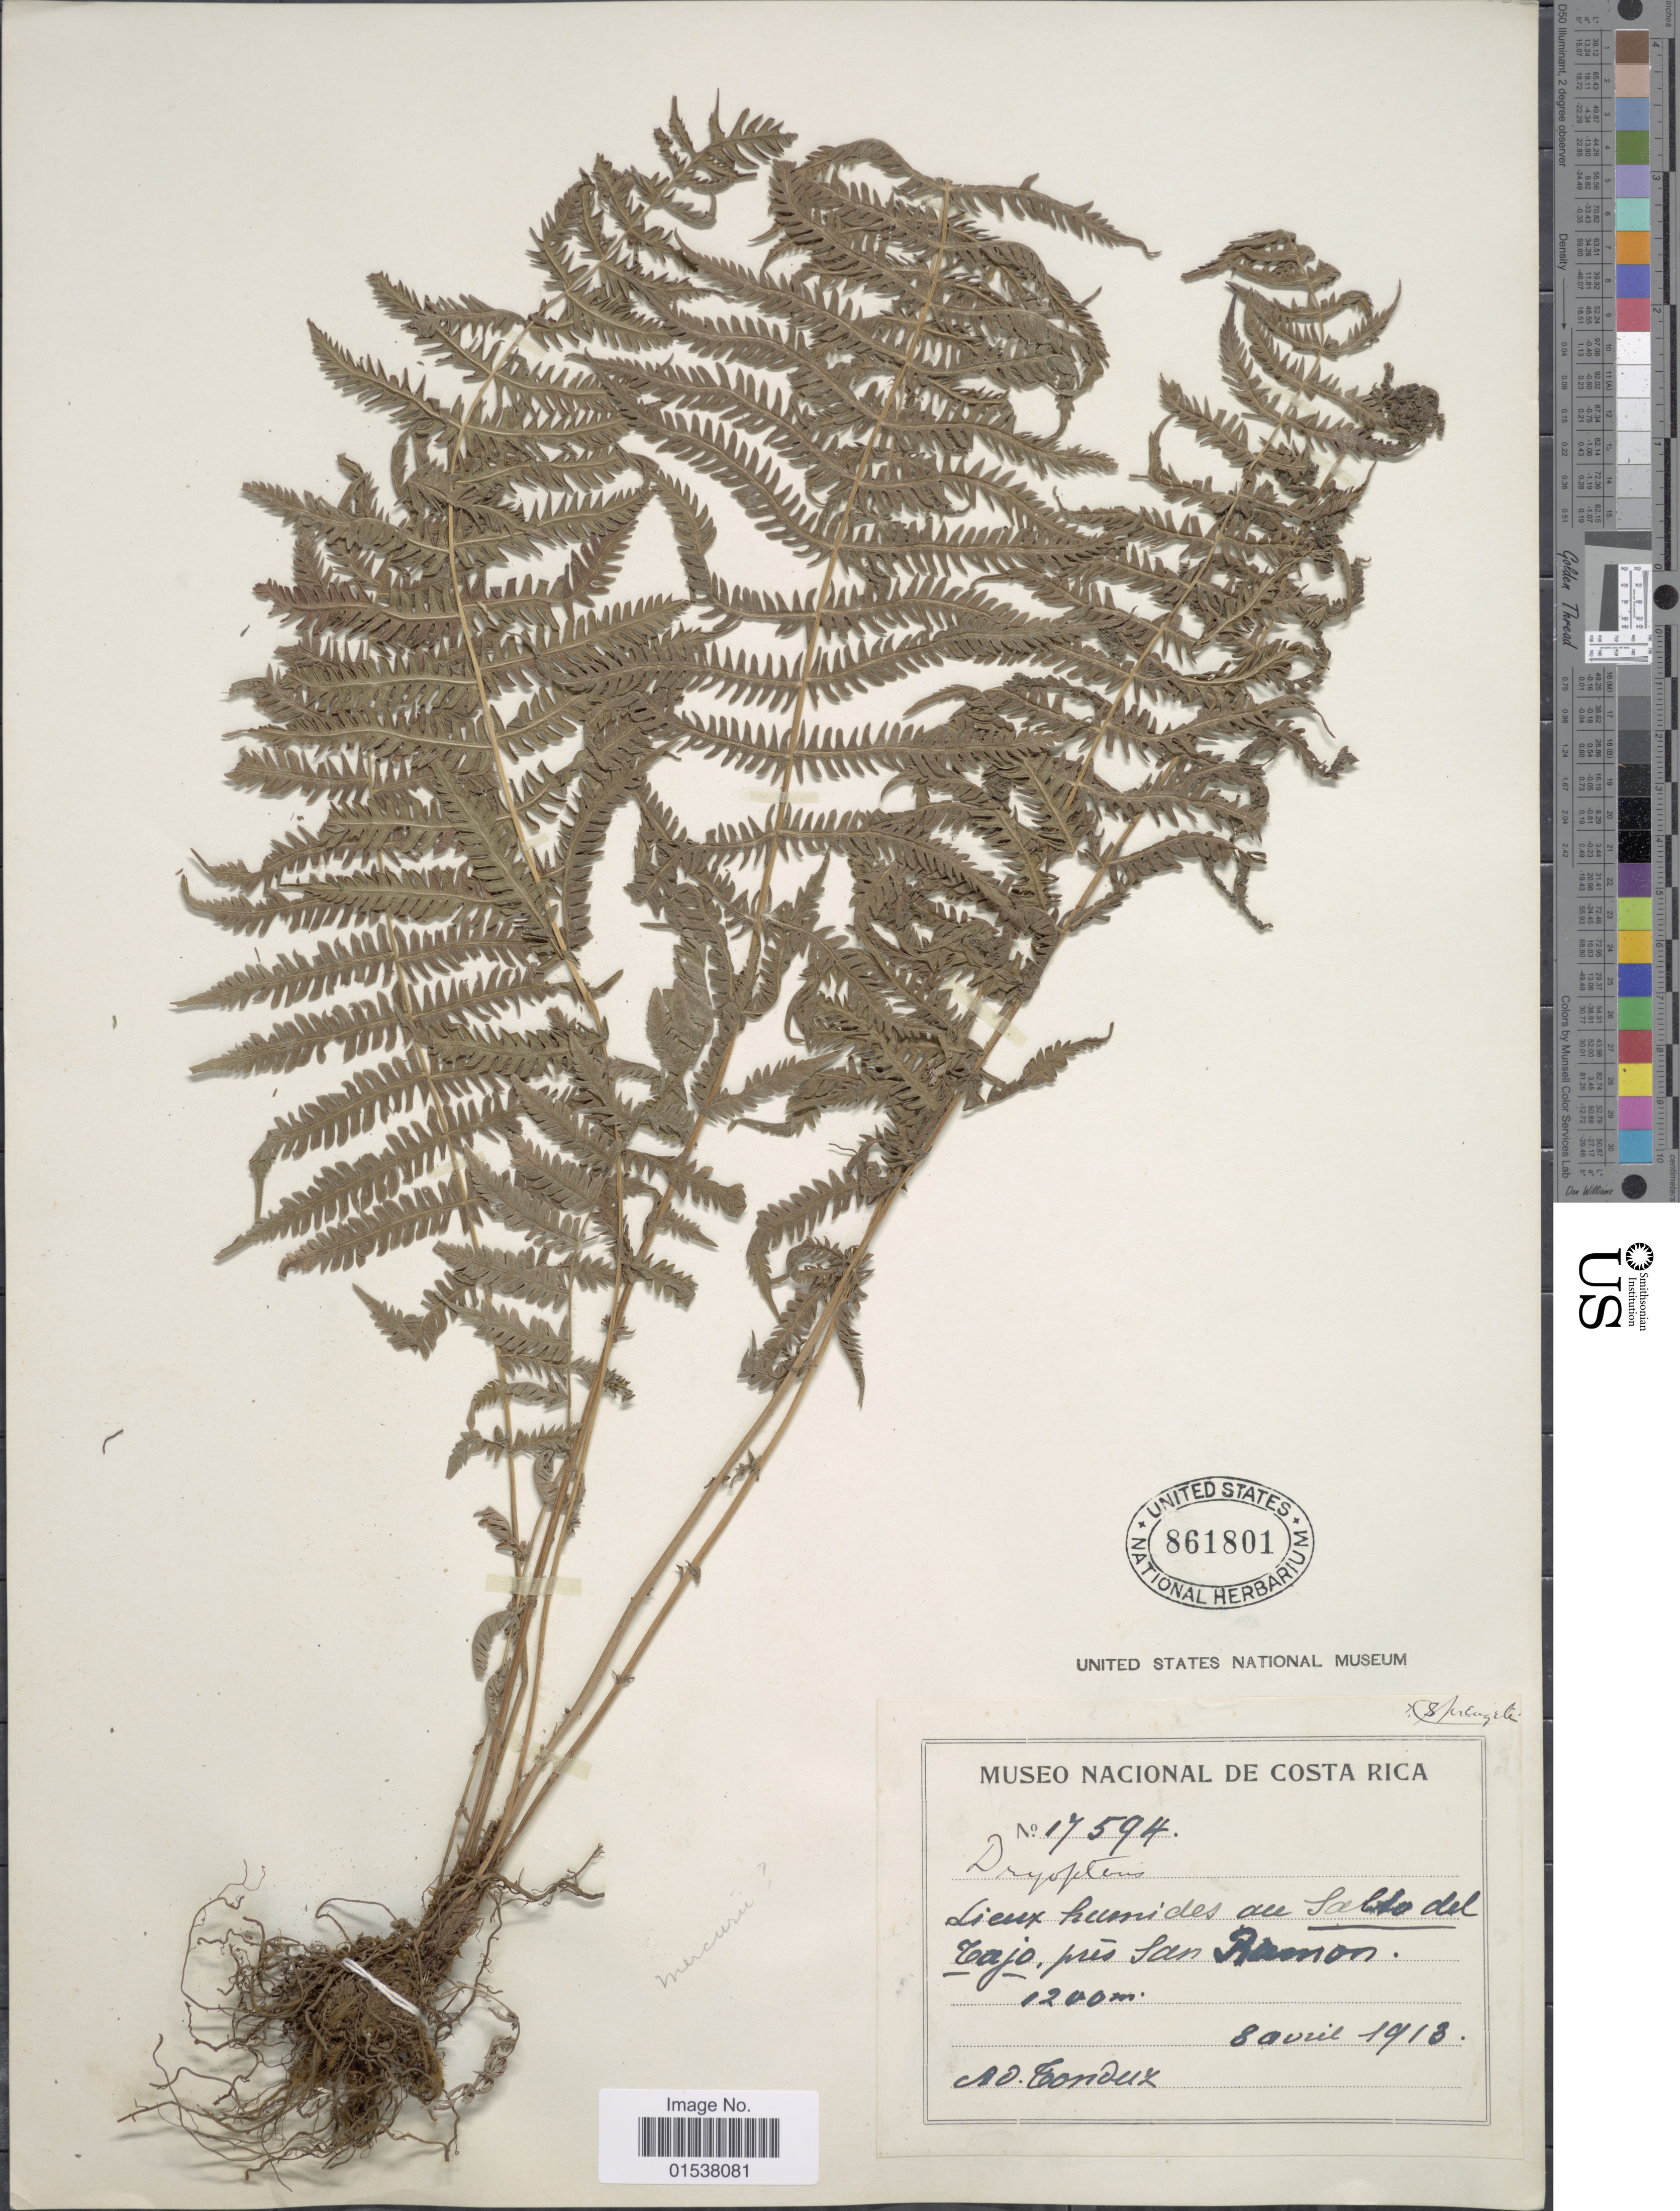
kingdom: Plantae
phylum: Tracheophyta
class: Polypodiopsida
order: Polypodiales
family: Thelypteridaceae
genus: Amauropelta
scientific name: Amauropelta balbisii (Spreng.) comb. nov., ined. 2015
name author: (Spreng.)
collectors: A. Tonduz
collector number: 17594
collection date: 1913-04-08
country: Costa Rica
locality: Lieux humides au Salto del Cajo, pres San Ramon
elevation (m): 1200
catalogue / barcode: US 861801